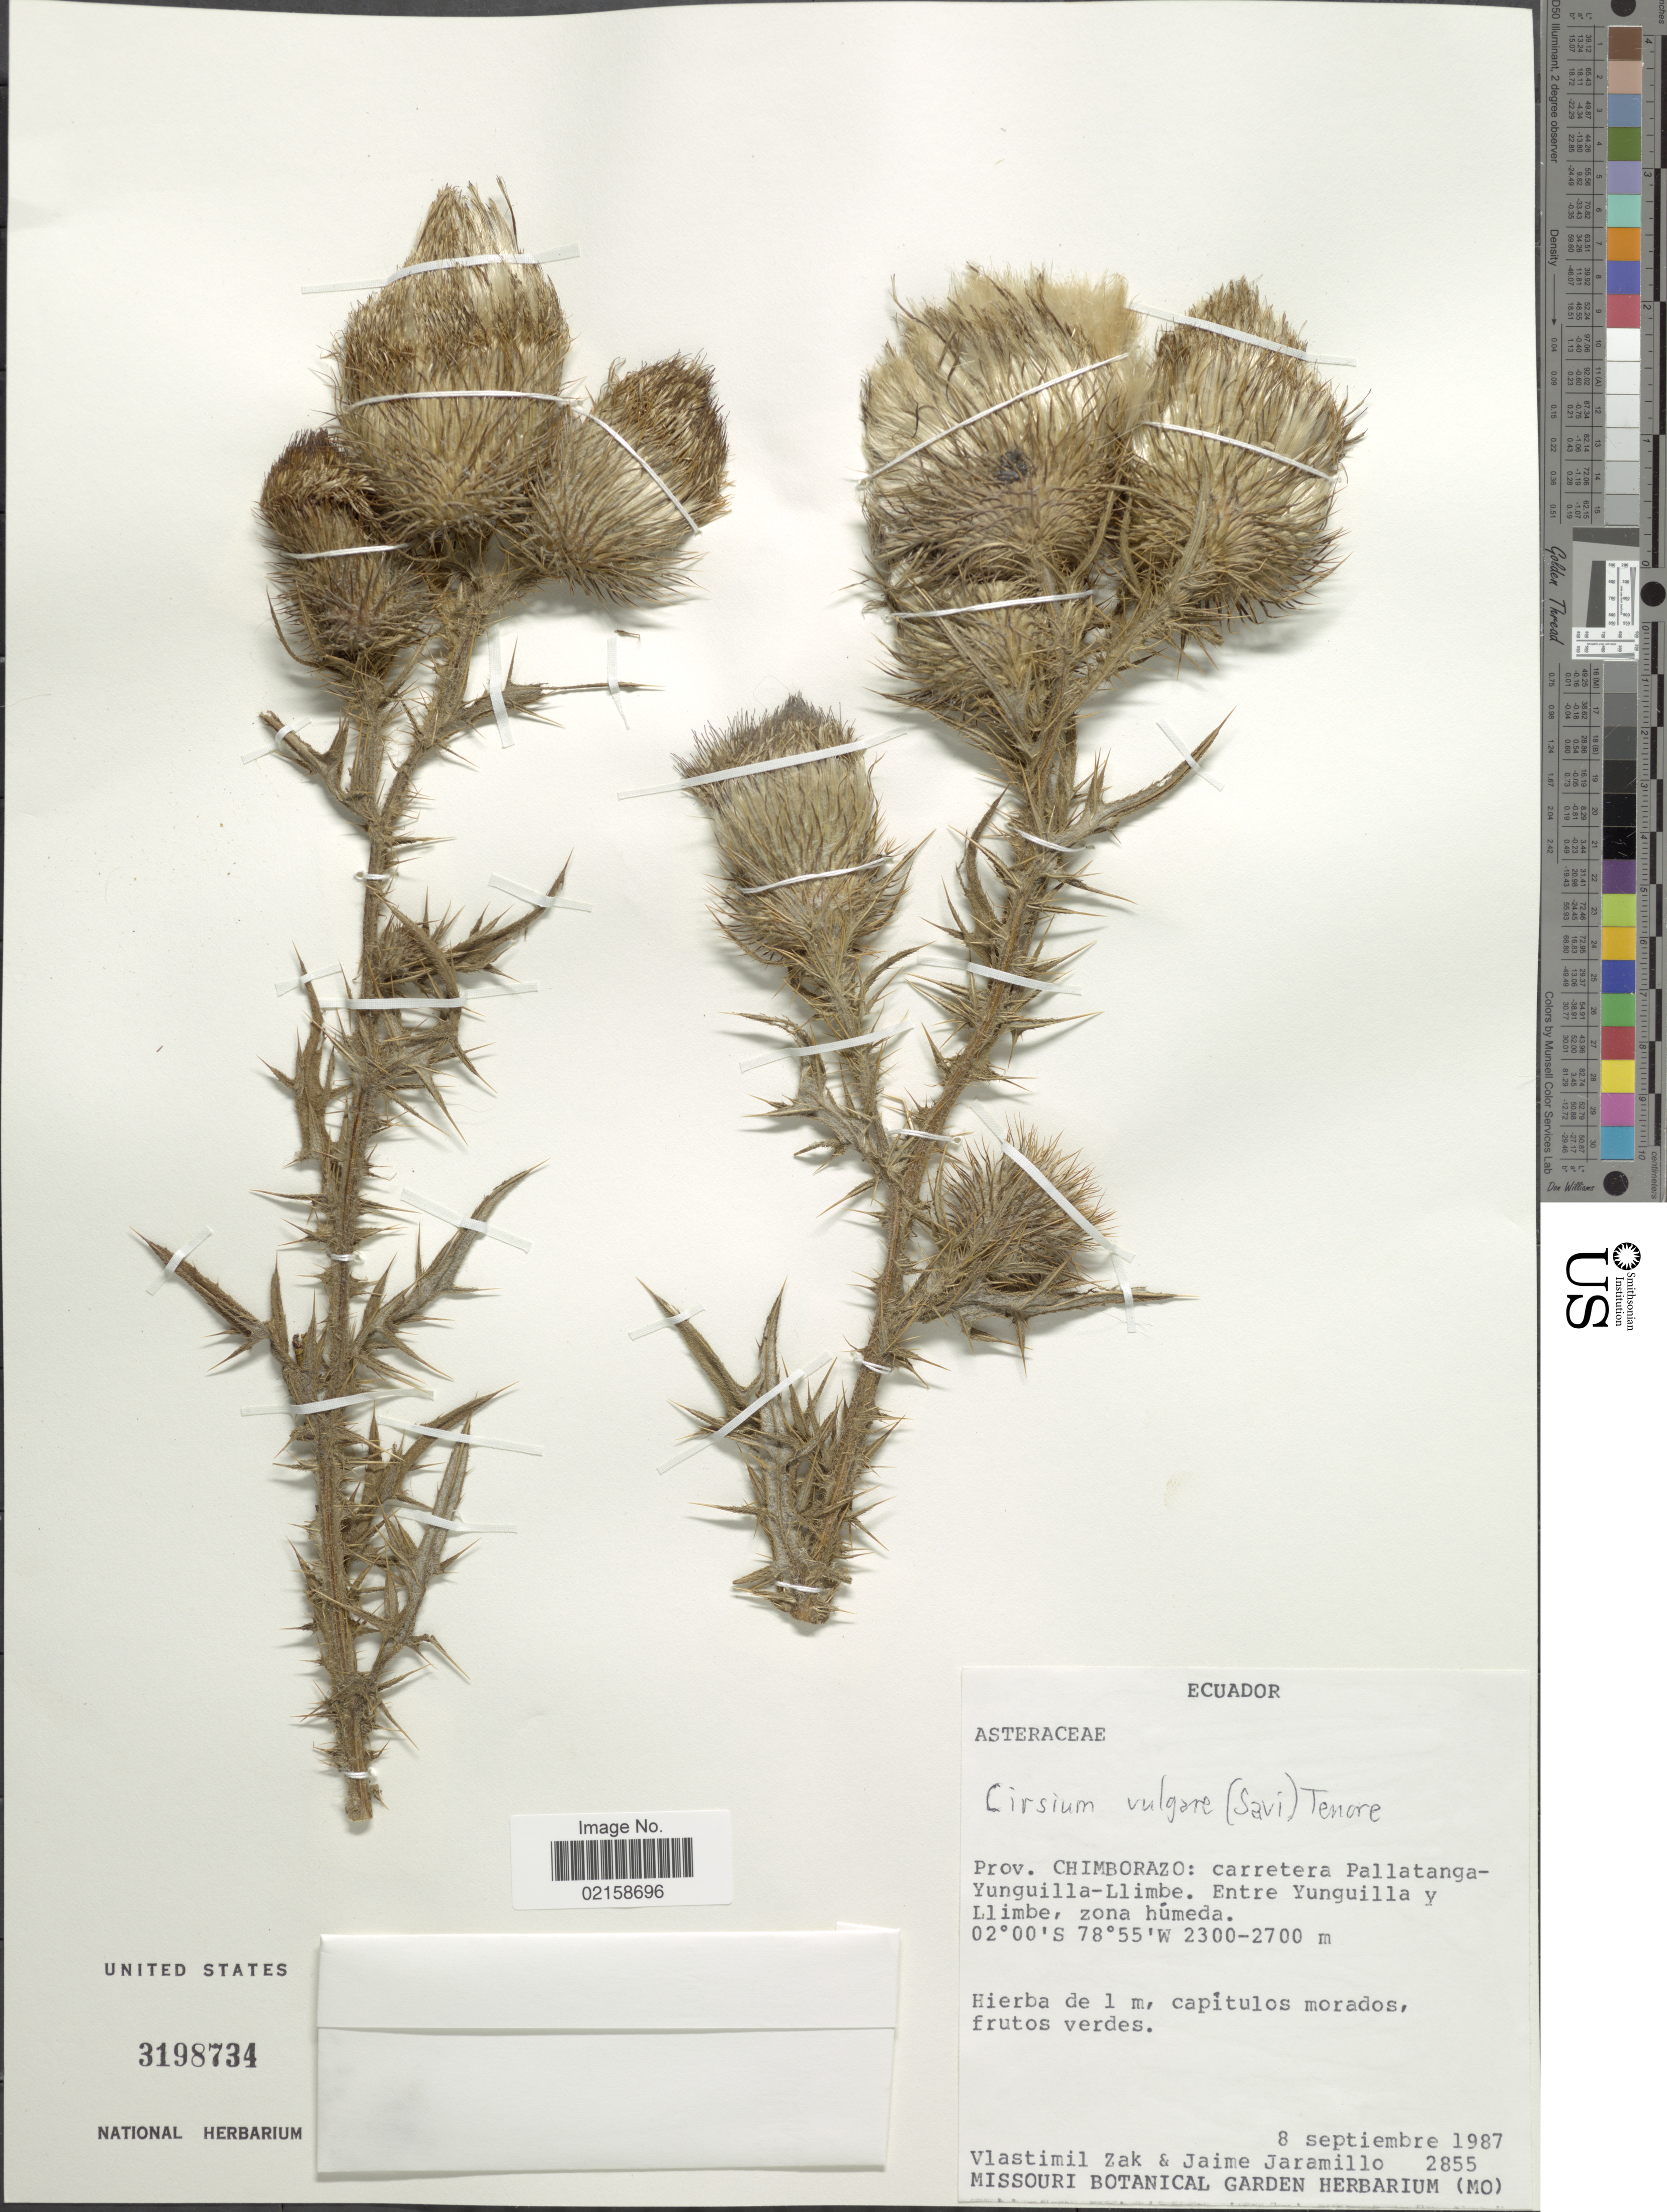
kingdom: Plantae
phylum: Tracheophyta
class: Magnoliopsida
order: Asterales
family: Asteraceae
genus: Cirsium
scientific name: Cirsium vulgare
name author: (Savi) Ten.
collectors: V. Zak & J. Jaramillo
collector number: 2855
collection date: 1987-09-08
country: Ecuador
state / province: Chimborazo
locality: Carretera Pallatanga-Yunguilla-Llimbe, entre Yunguilla y Llimbe.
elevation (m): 2300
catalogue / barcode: US 3198734